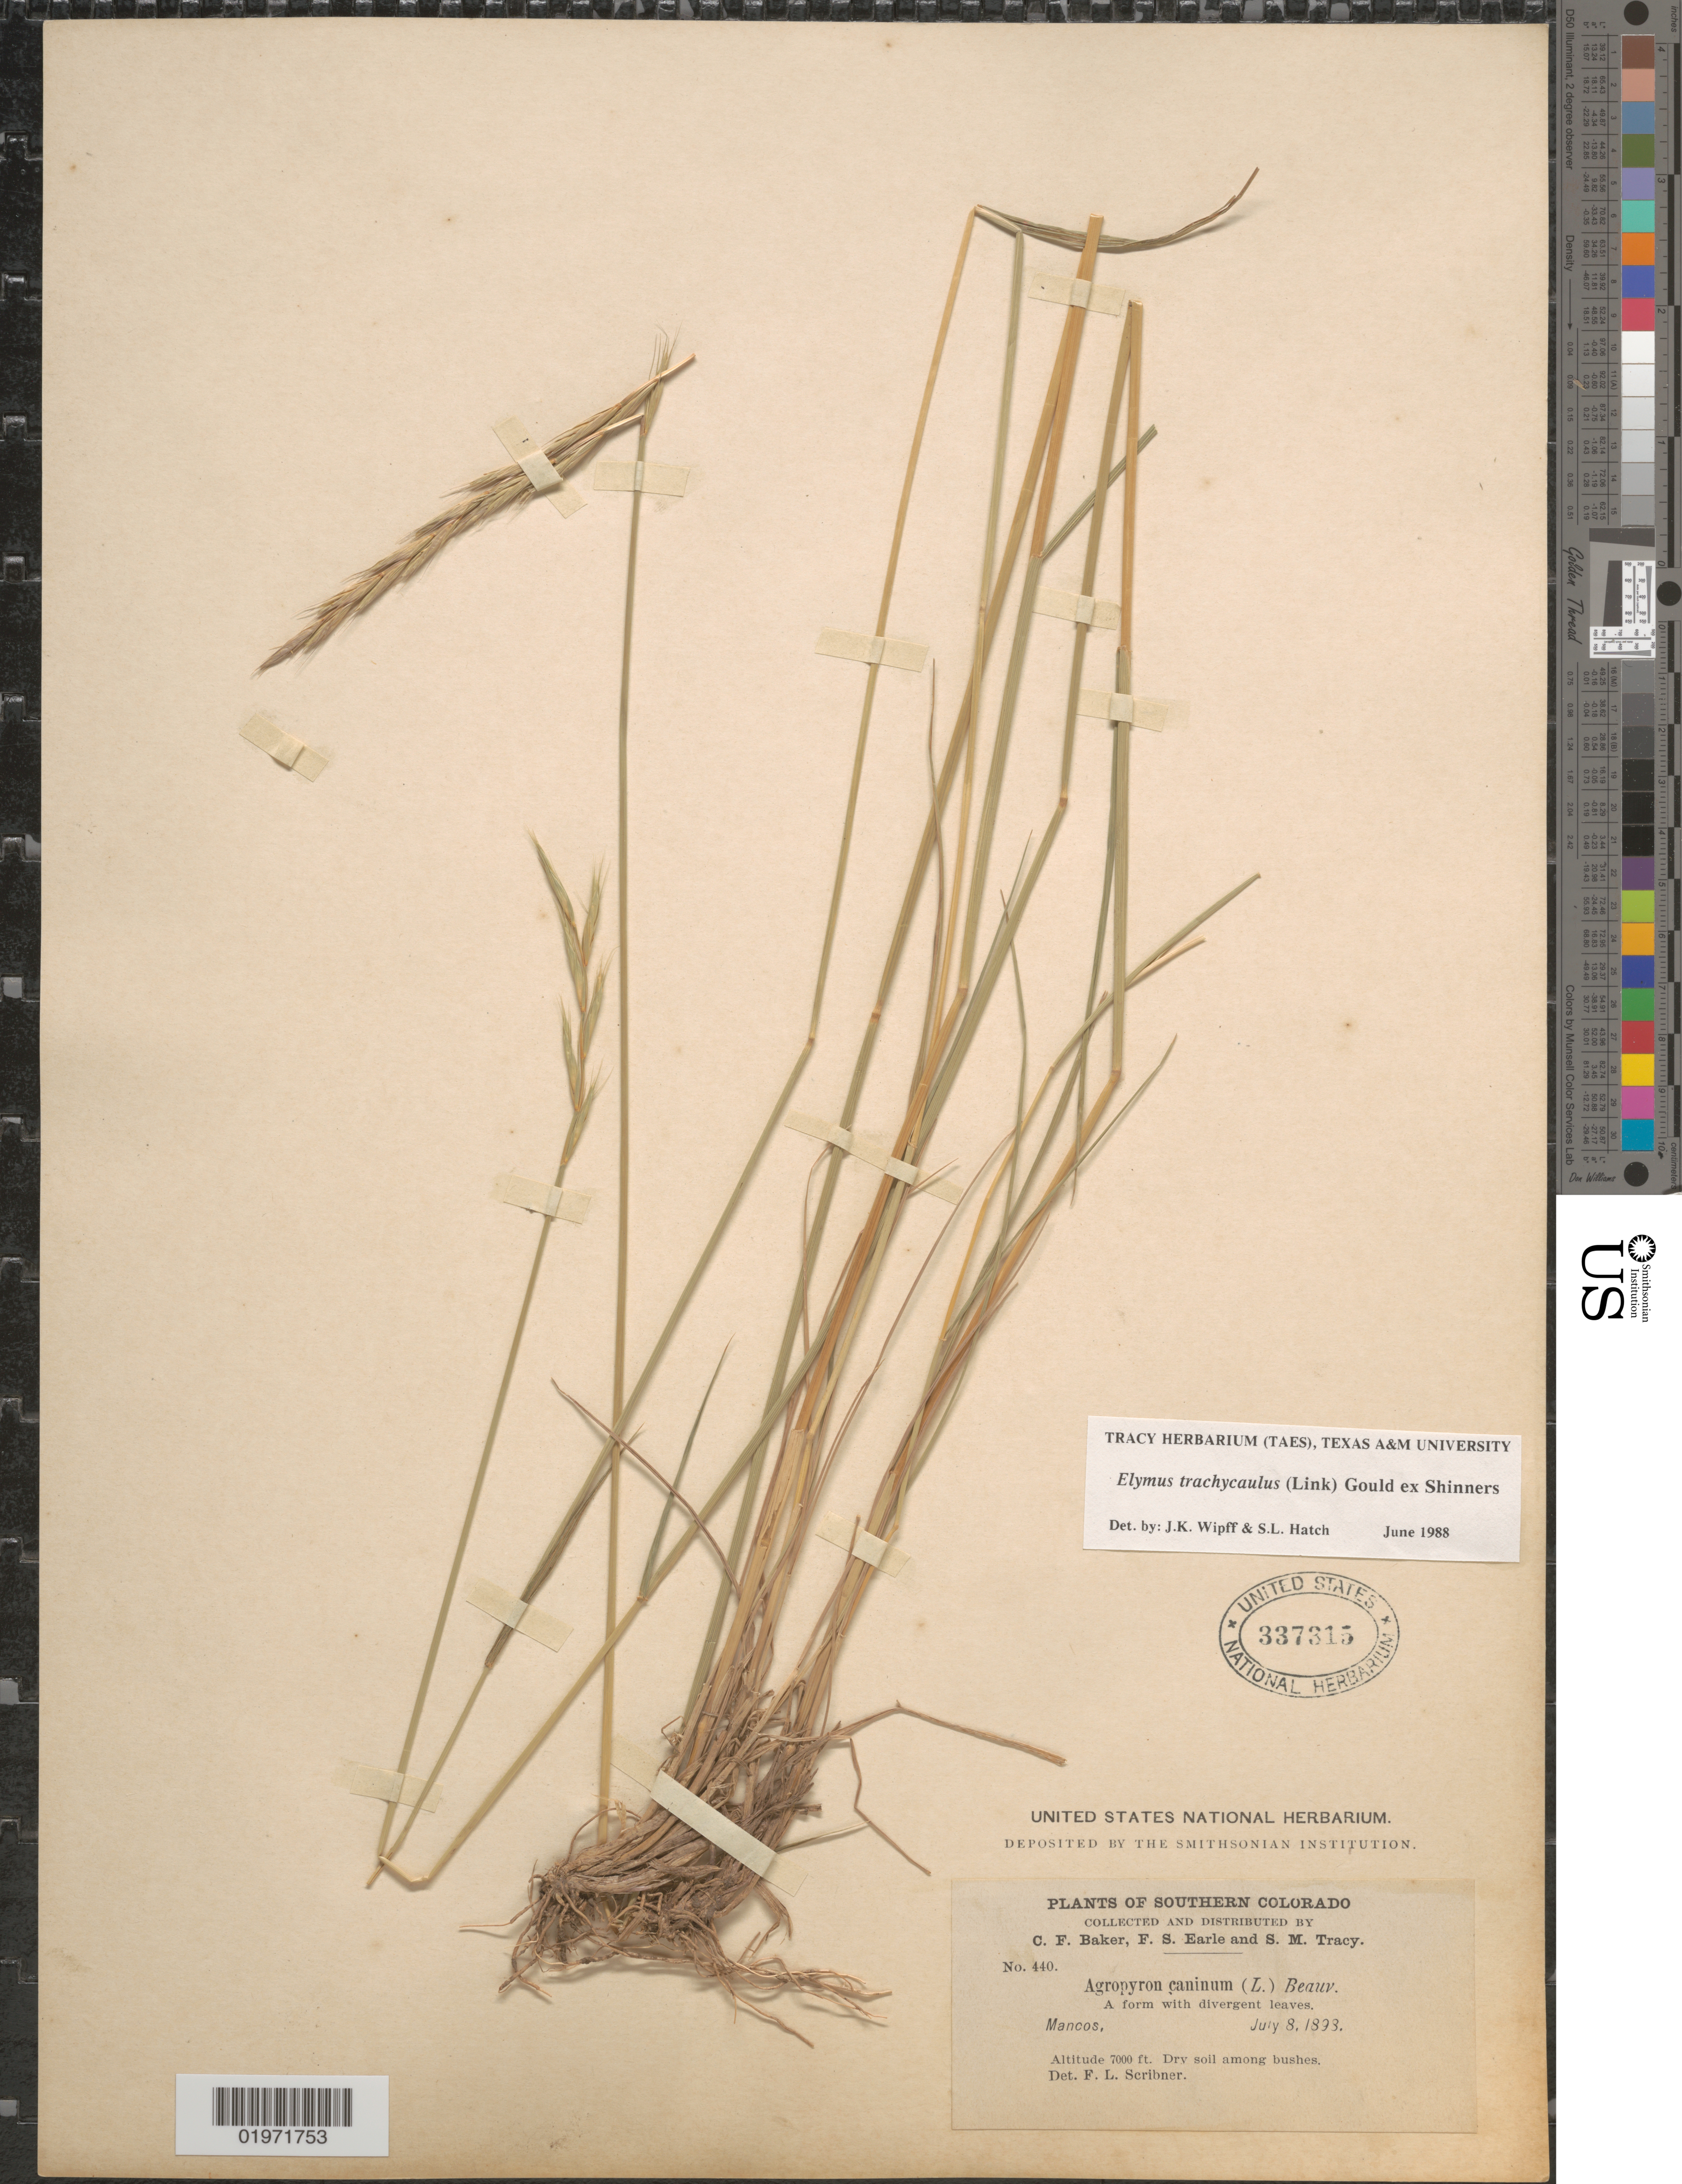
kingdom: Plantae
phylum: Tracheophyta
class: Liliopsida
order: Poales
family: Poaceae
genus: Elymus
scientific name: Elymus trachycaulus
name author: (Link) Gould ex Shinners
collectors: C. F. Baker, F. S. Earle & S. M. Tracy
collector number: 440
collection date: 1898-07-08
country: United States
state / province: Colorado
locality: Southern Colorado. Mancos.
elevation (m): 2134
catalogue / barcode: US 337315